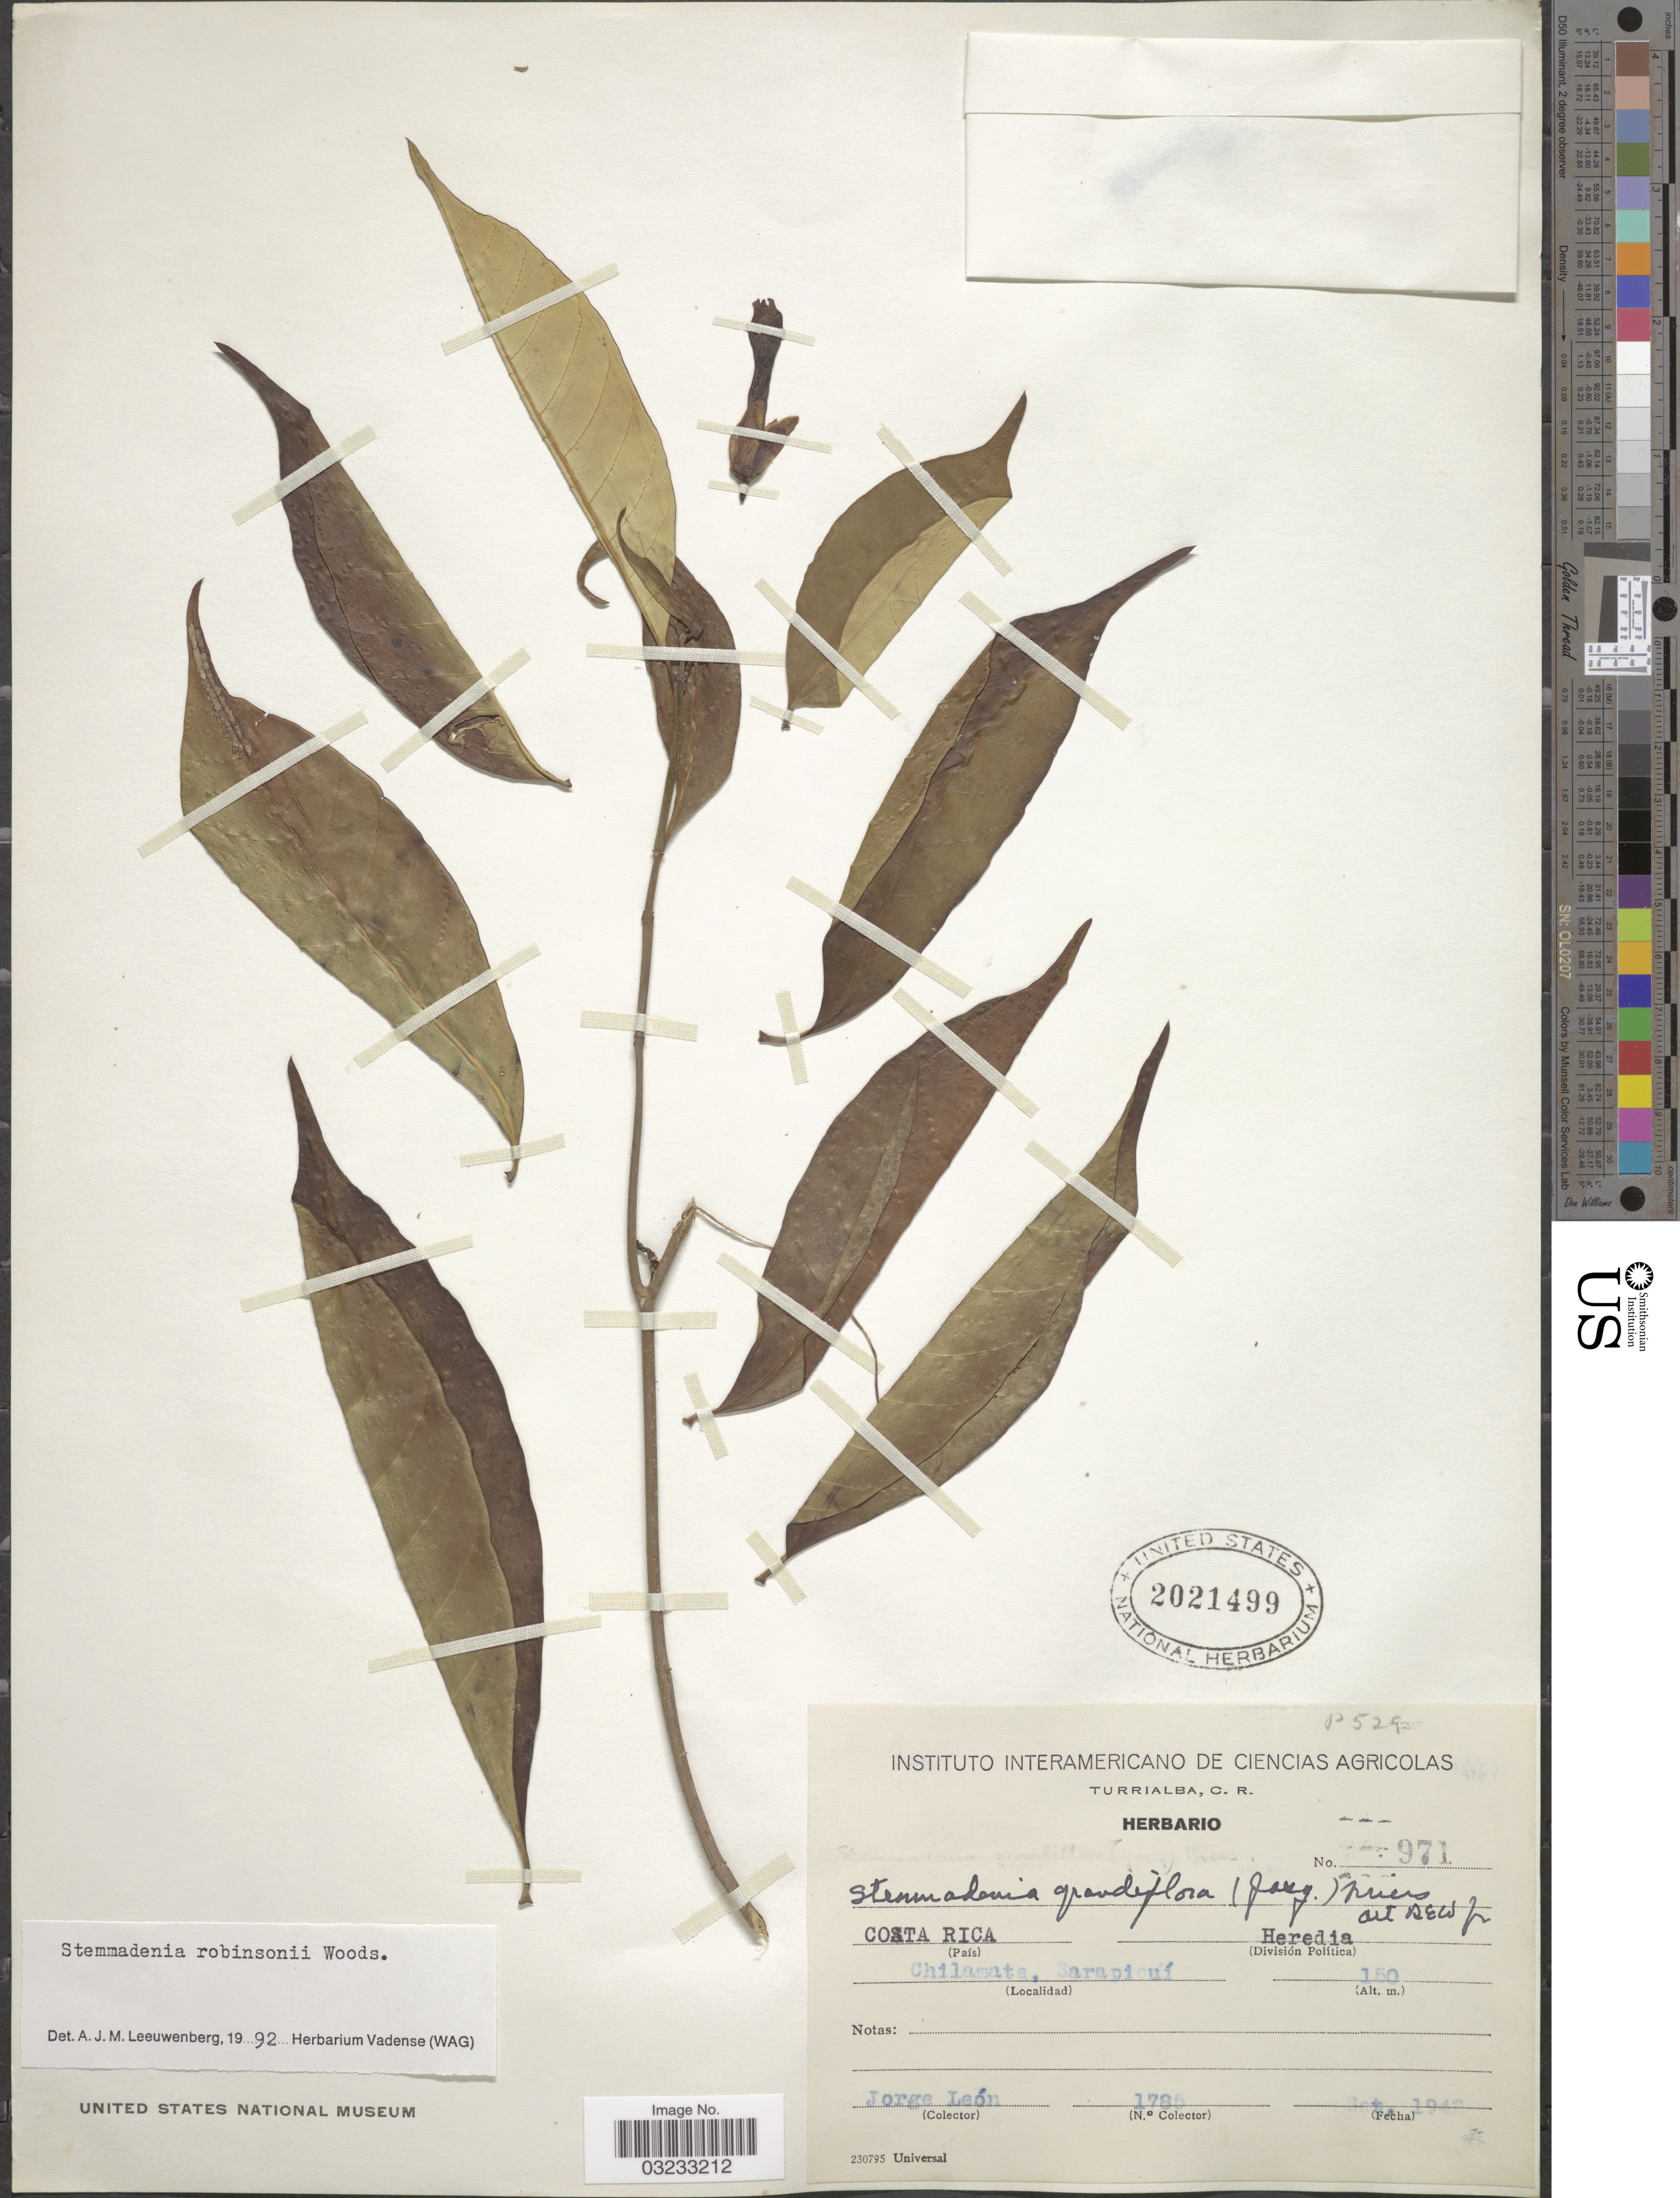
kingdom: Plantae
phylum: Tracheophyta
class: Magnoliopsida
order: Gentianales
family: Apocynaceae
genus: Stemmadenia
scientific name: Stemmadenia robinsonii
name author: Woodson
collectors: J. León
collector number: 1785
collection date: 1942-09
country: Costa Rica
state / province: Heredia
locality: Chilamata, Sarapiquí.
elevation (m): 150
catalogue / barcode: US 2021499